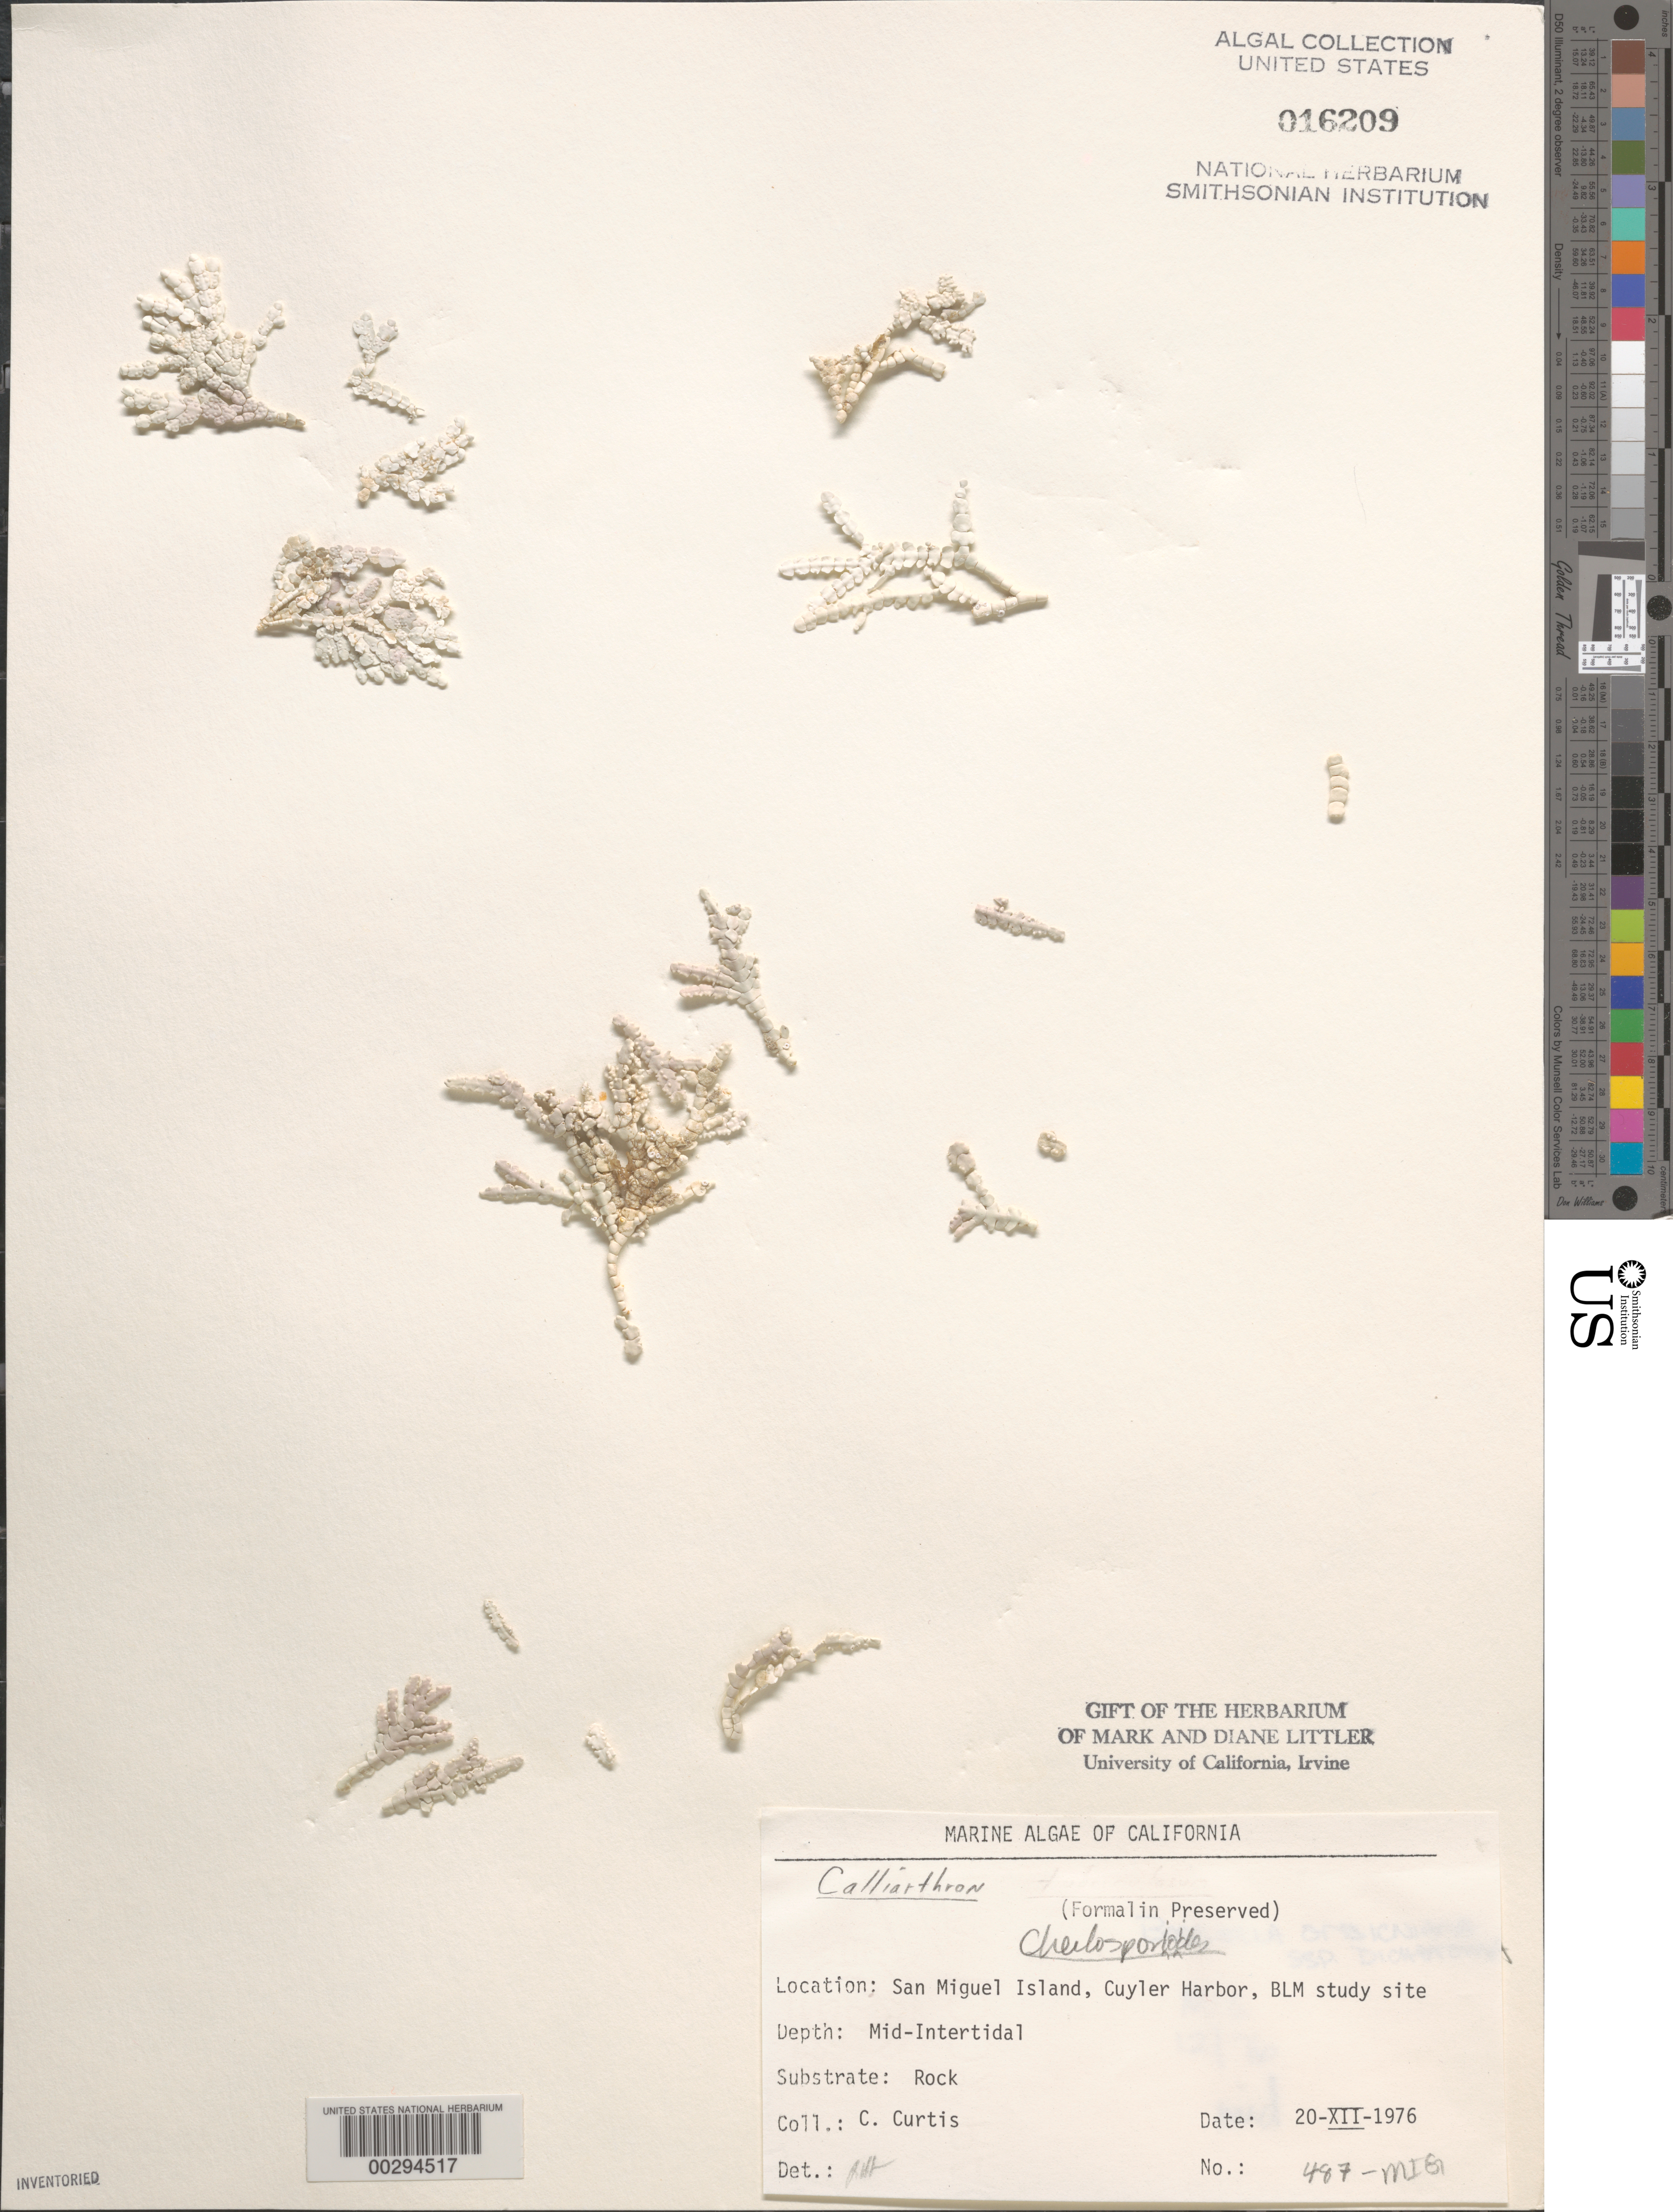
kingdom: Plantae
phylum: Rhodophyta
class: Florideophyceae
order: Corallinales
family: Corallinaceae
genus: Calliarthron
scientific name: Calliarthron cheilosporioides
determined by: Sims, Robert H.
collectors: C. Curtis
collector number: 487-MIG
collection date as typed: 20 Dec 1976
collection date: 1976-12-20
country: United States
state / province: California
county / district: Santa Barbara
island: San Miguel Island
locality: Cuyler Harbor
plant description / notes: BLM-SOCALBIGHT Rocky Intertidal Survey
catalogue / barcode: US 16209